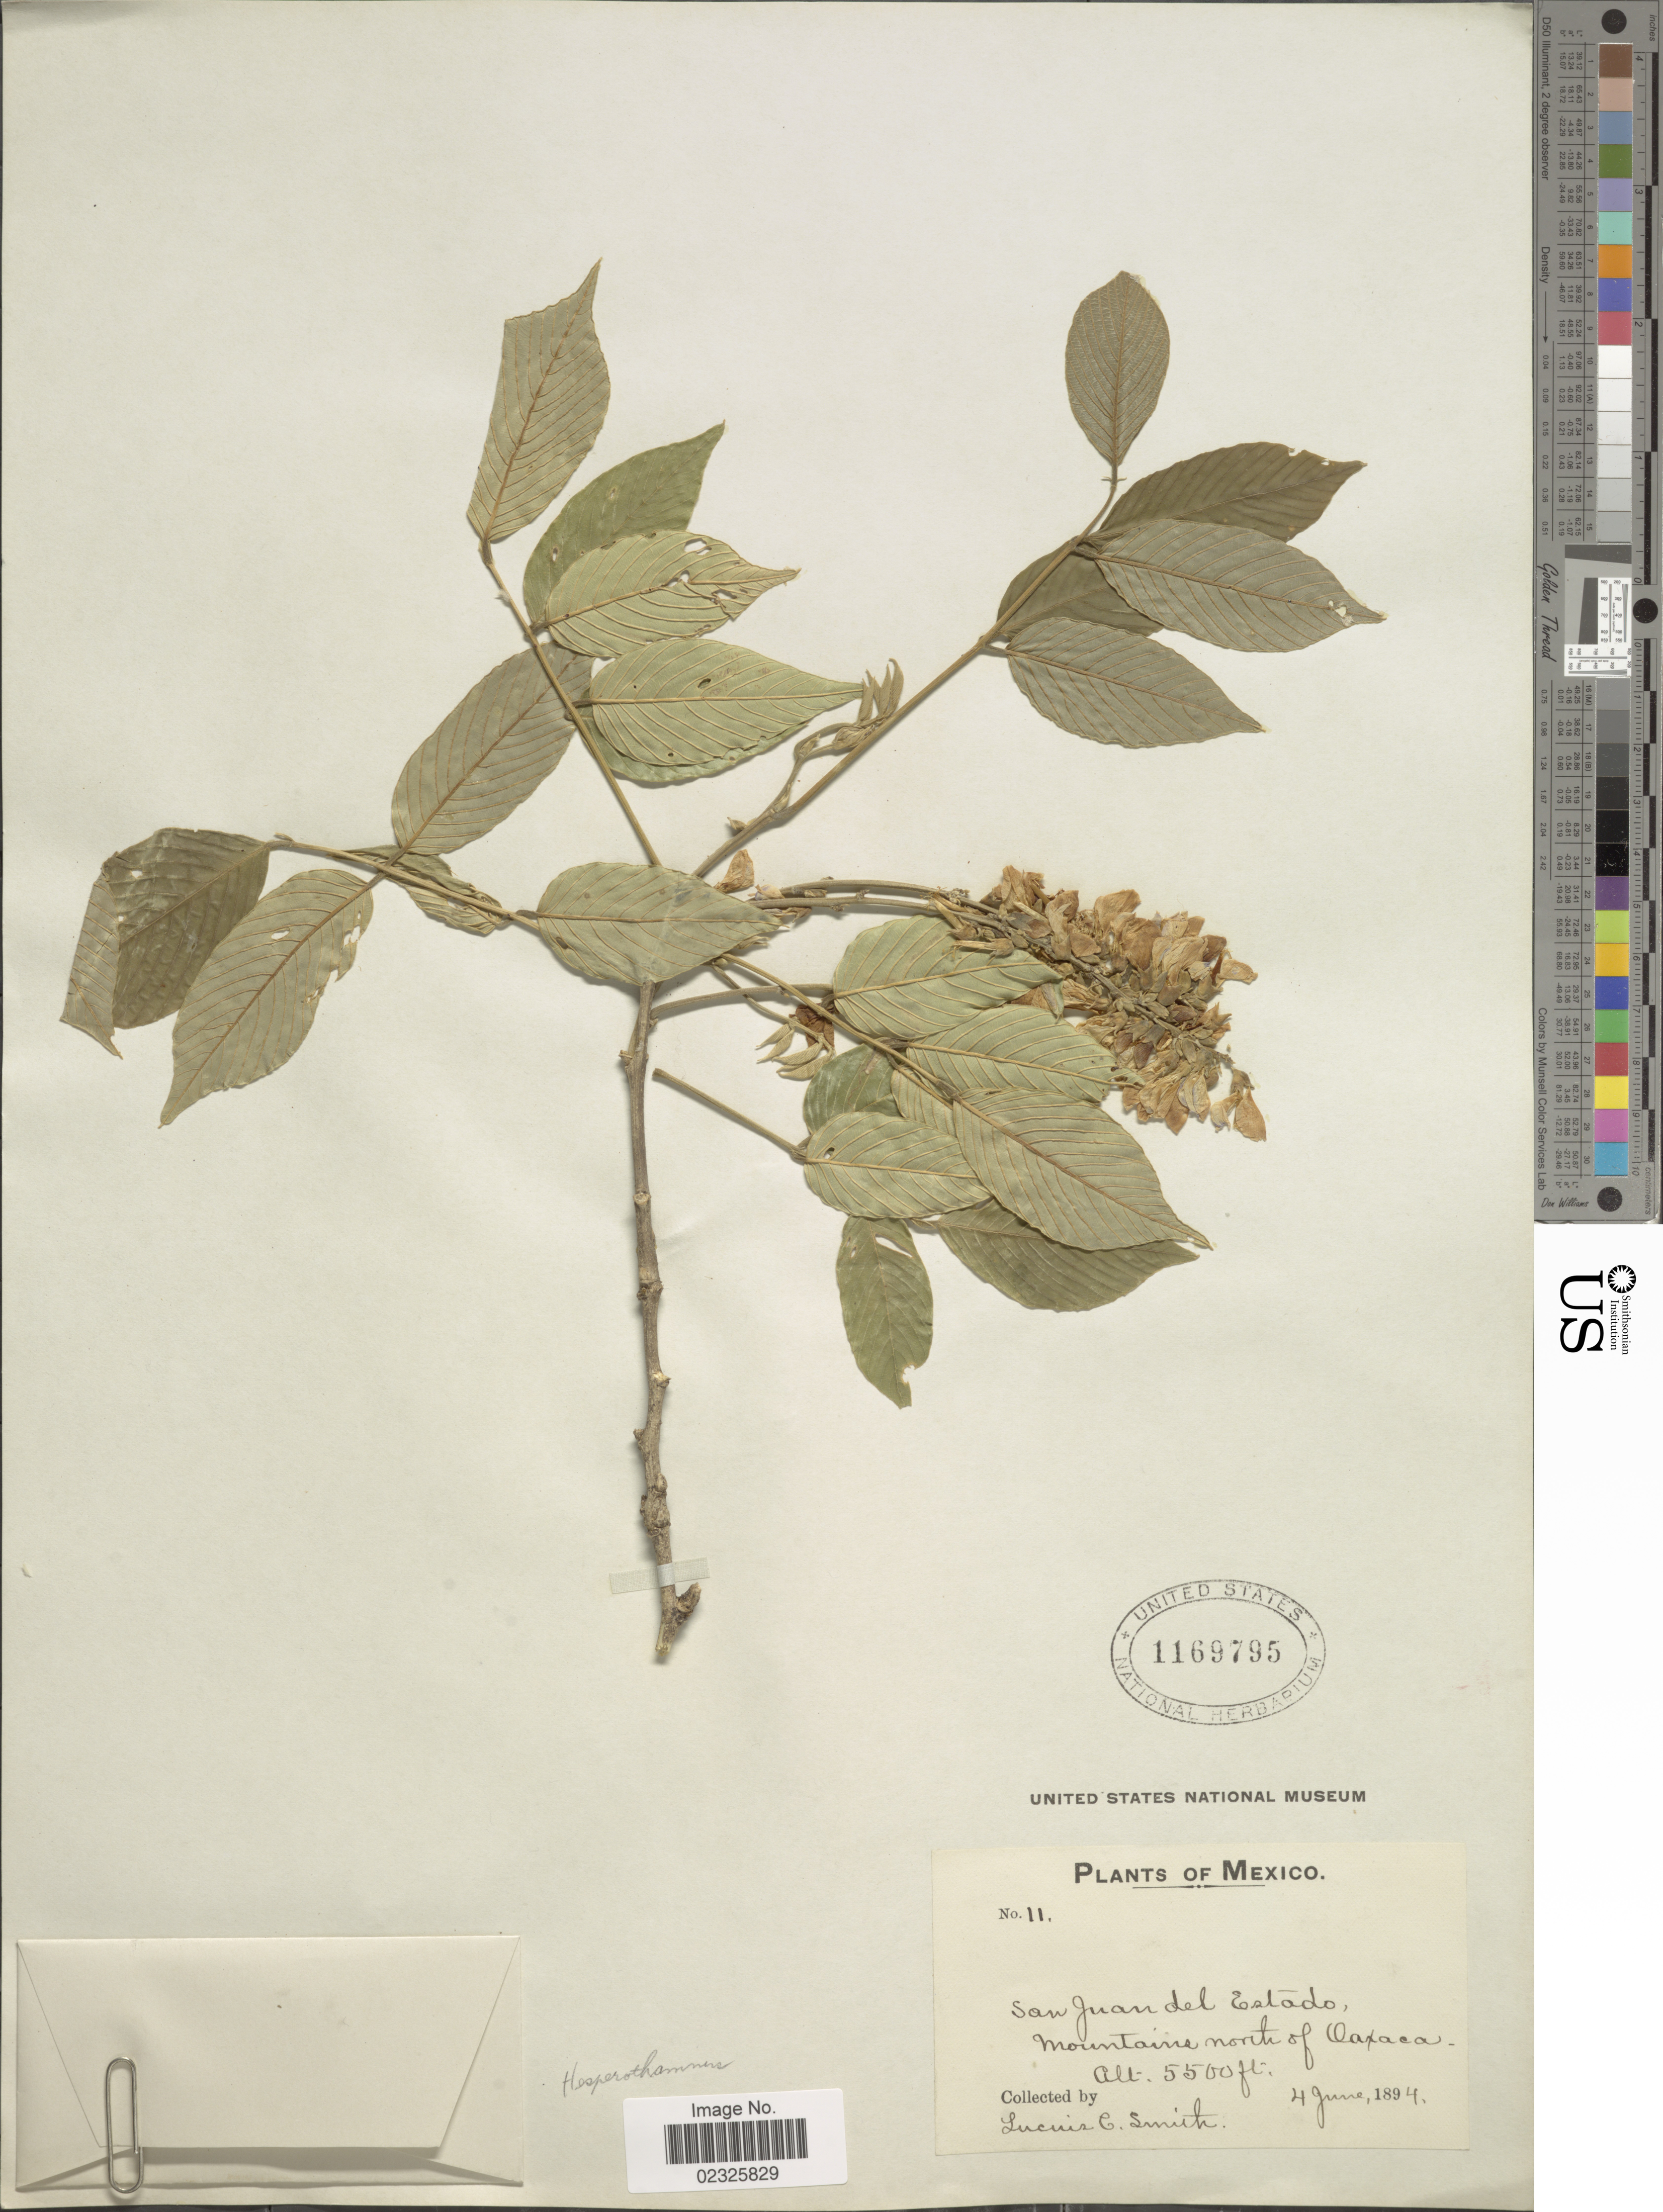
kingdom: Plantae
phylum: Tracheophyta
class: Magnoliopsida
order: Fabales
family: Fabaceae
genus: Hesperothamnus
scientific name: Hesperothamnus purpusii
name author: (Harms) Harms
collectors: L. C. Smith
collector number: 11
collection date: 1894-06-04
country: Mexico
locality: San Juan del Estado, mountains north of Oaxaca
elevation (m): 1676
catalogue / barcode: US 1169795